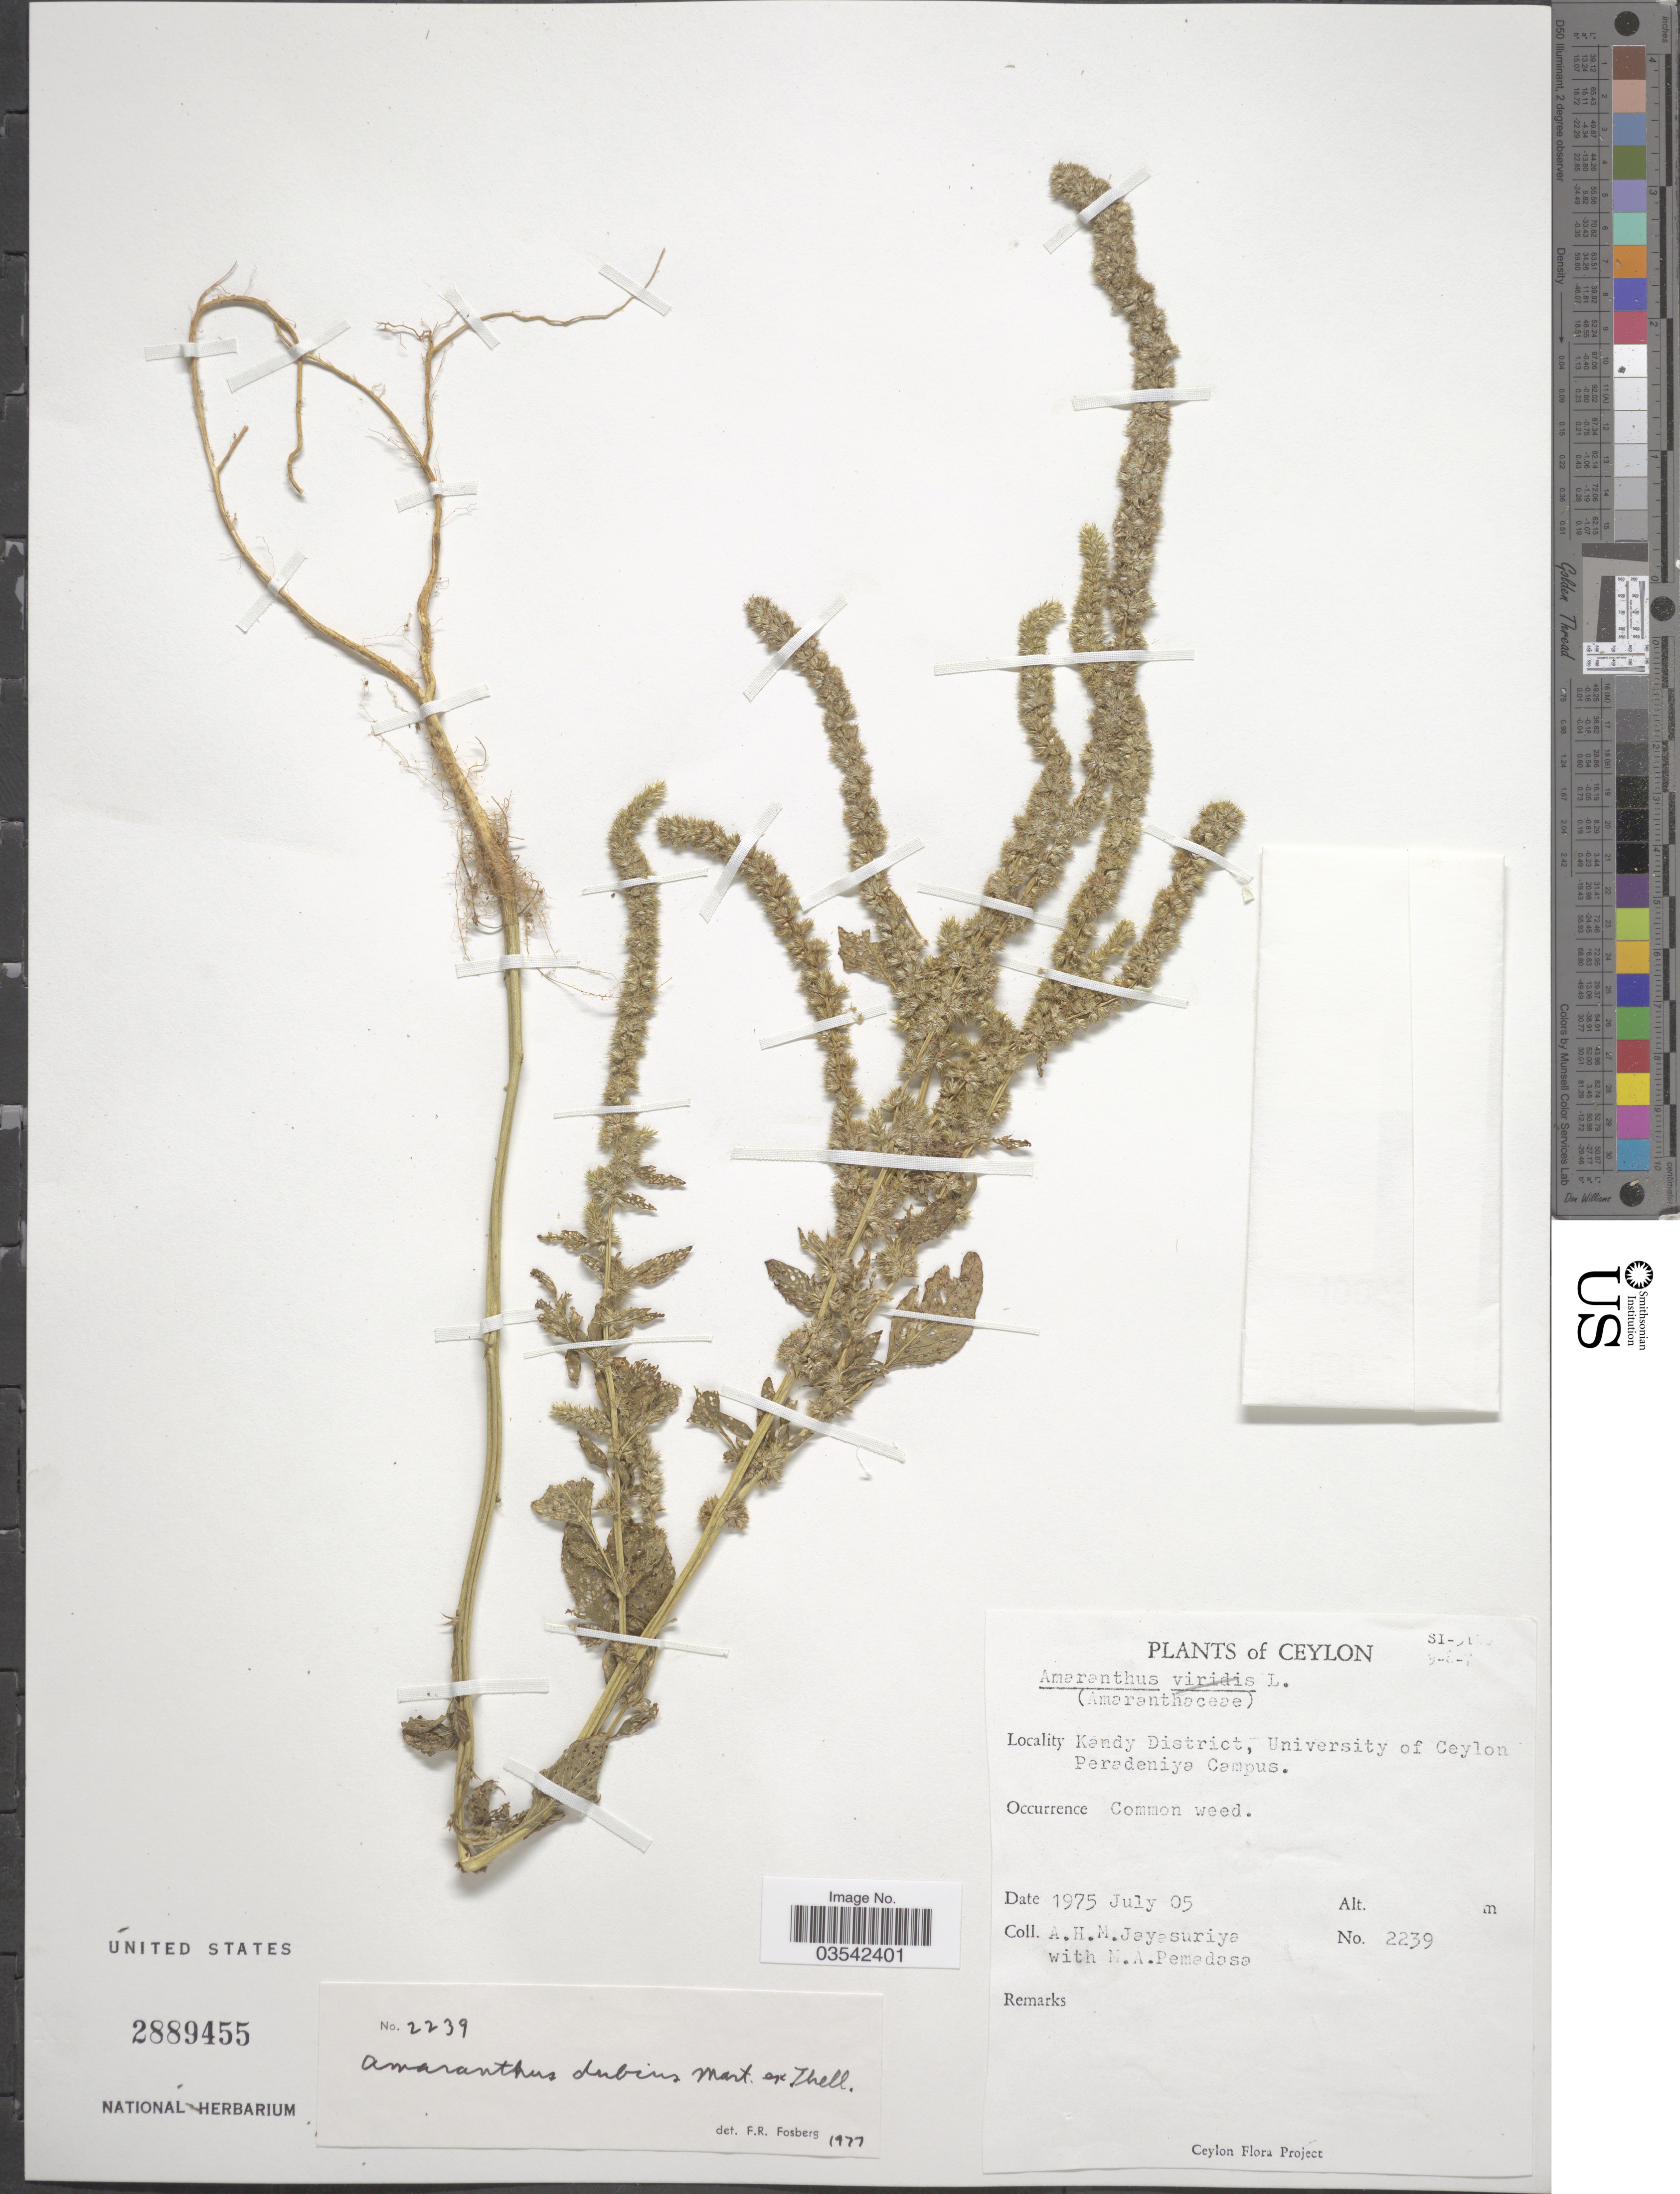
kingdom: Plantae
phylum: Tracheophyta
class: Magnoliopsida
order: Caryophyllales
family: Amaranthaceae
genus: Amaranthus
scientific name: Amaranthus dubius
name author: Mart. ex Thell.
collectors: A. Jayasuriya & M. Pemadasa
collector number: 2239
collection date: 1975-07-05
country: Sri Lanka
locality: Ceylon. Kandy District, University of Ceylon Peradeniya Campus.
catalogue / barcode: US 2889455